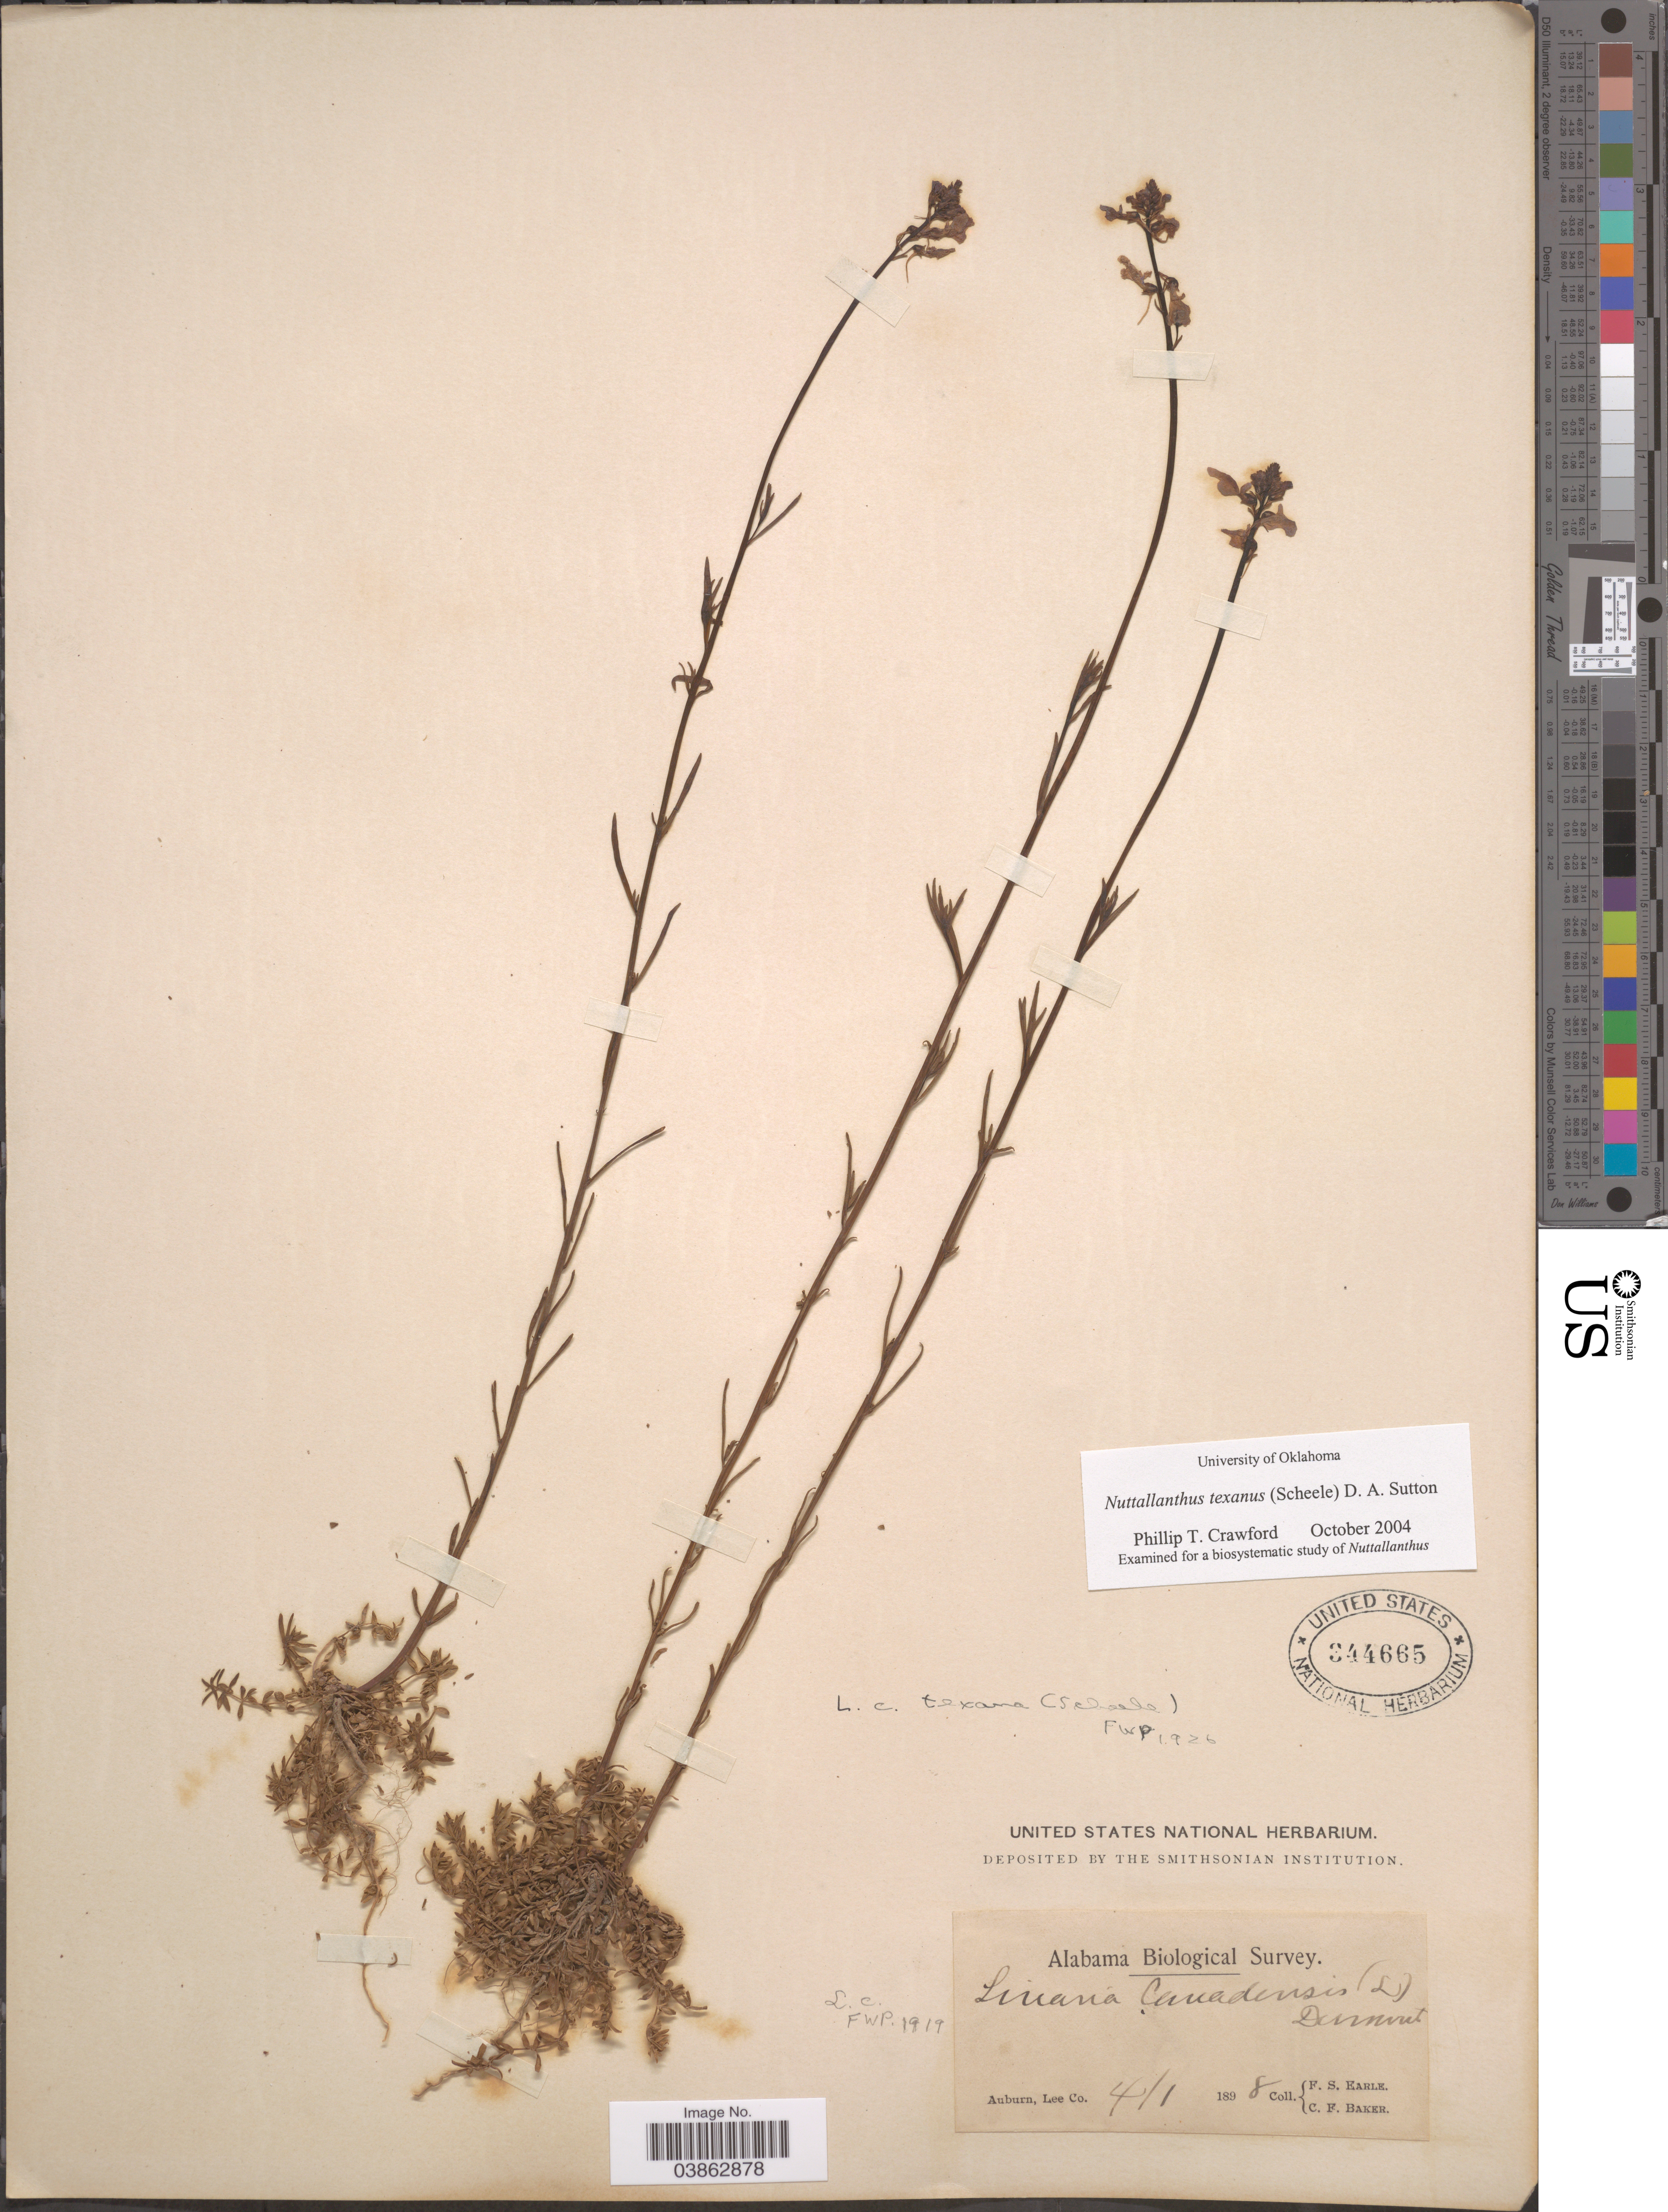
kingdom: Plantae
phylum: Tracheophyta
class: Magnoliopsida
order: Lamiales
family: Plantaginaceae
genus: Linaria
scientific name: Linaria texana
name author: Scheele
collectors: F. S. Earle & C. F. Baker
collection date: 1898-04-01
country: United States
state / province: Alabama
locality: Auburn, Lee Co.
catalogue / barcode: US 344665